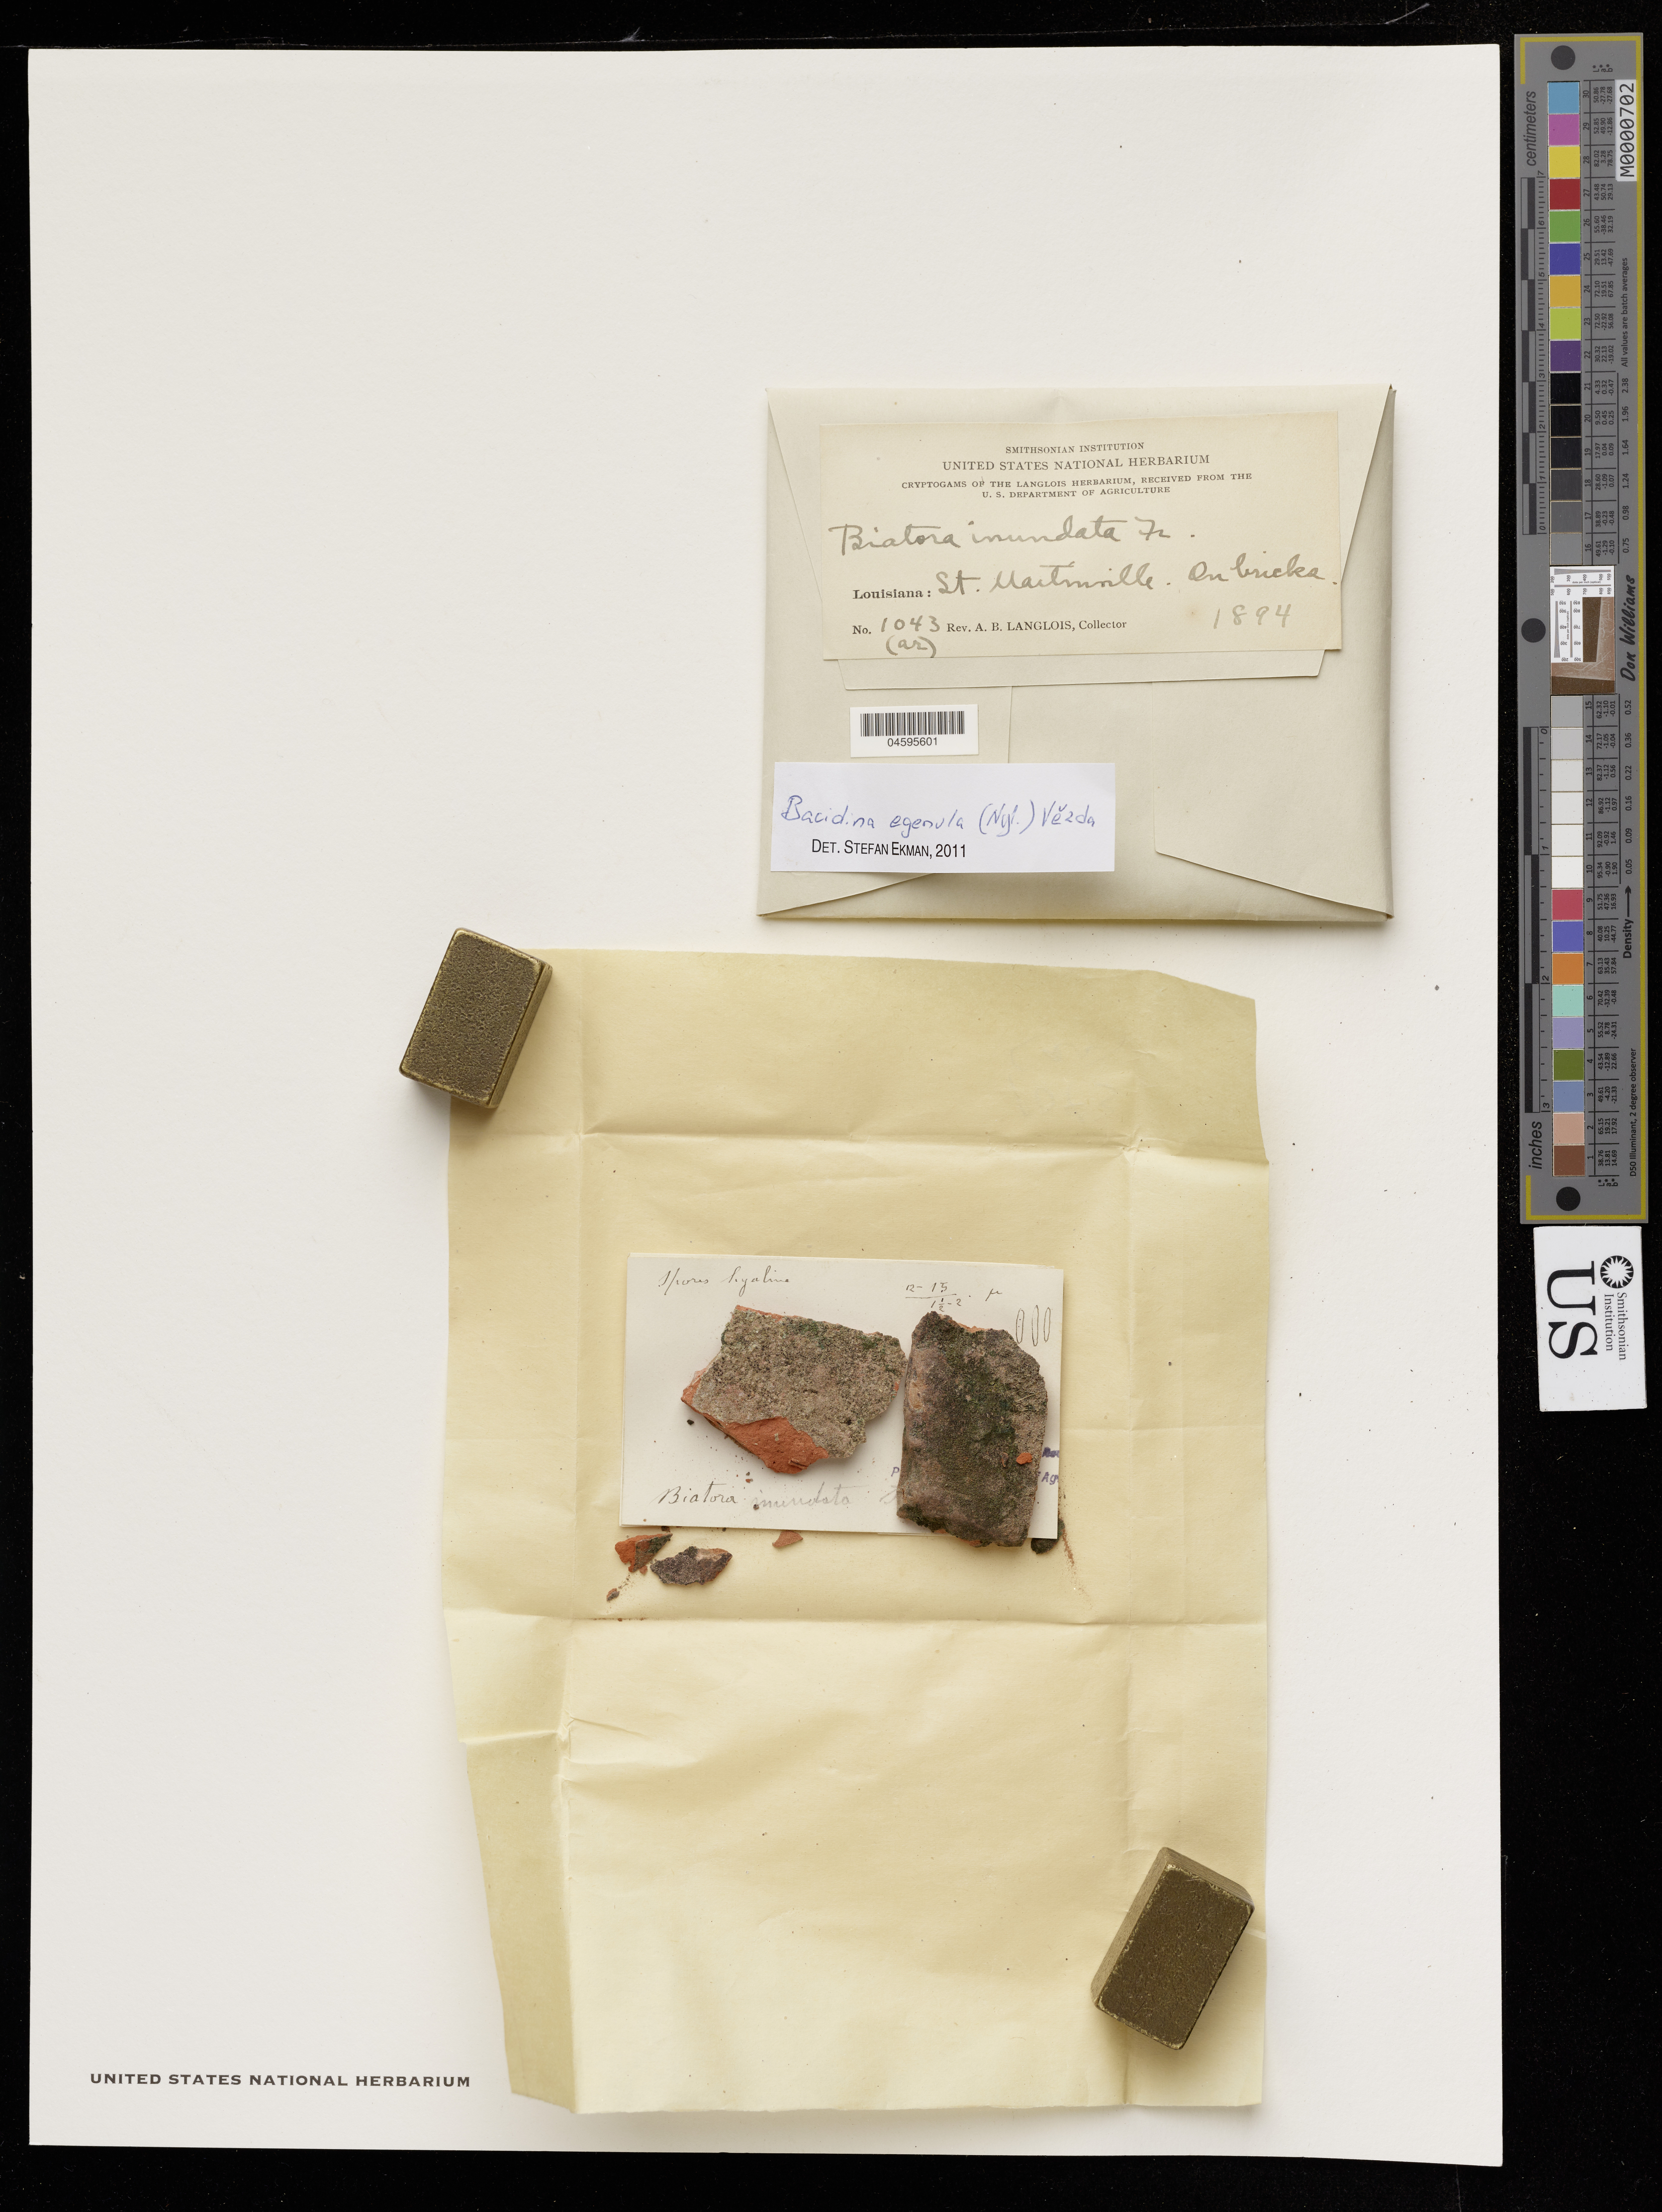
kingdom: Fungi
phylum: Ascomycota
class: Lecanoromycetes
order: Lecanorales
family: Ramalinaceae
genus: Bacidia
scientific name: Bacidia egenula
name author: (Nyl.) Arnold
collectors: A. Langlois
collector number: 1043(ar)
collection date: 1894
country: United States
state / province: Louisiana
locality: St. Martinville.